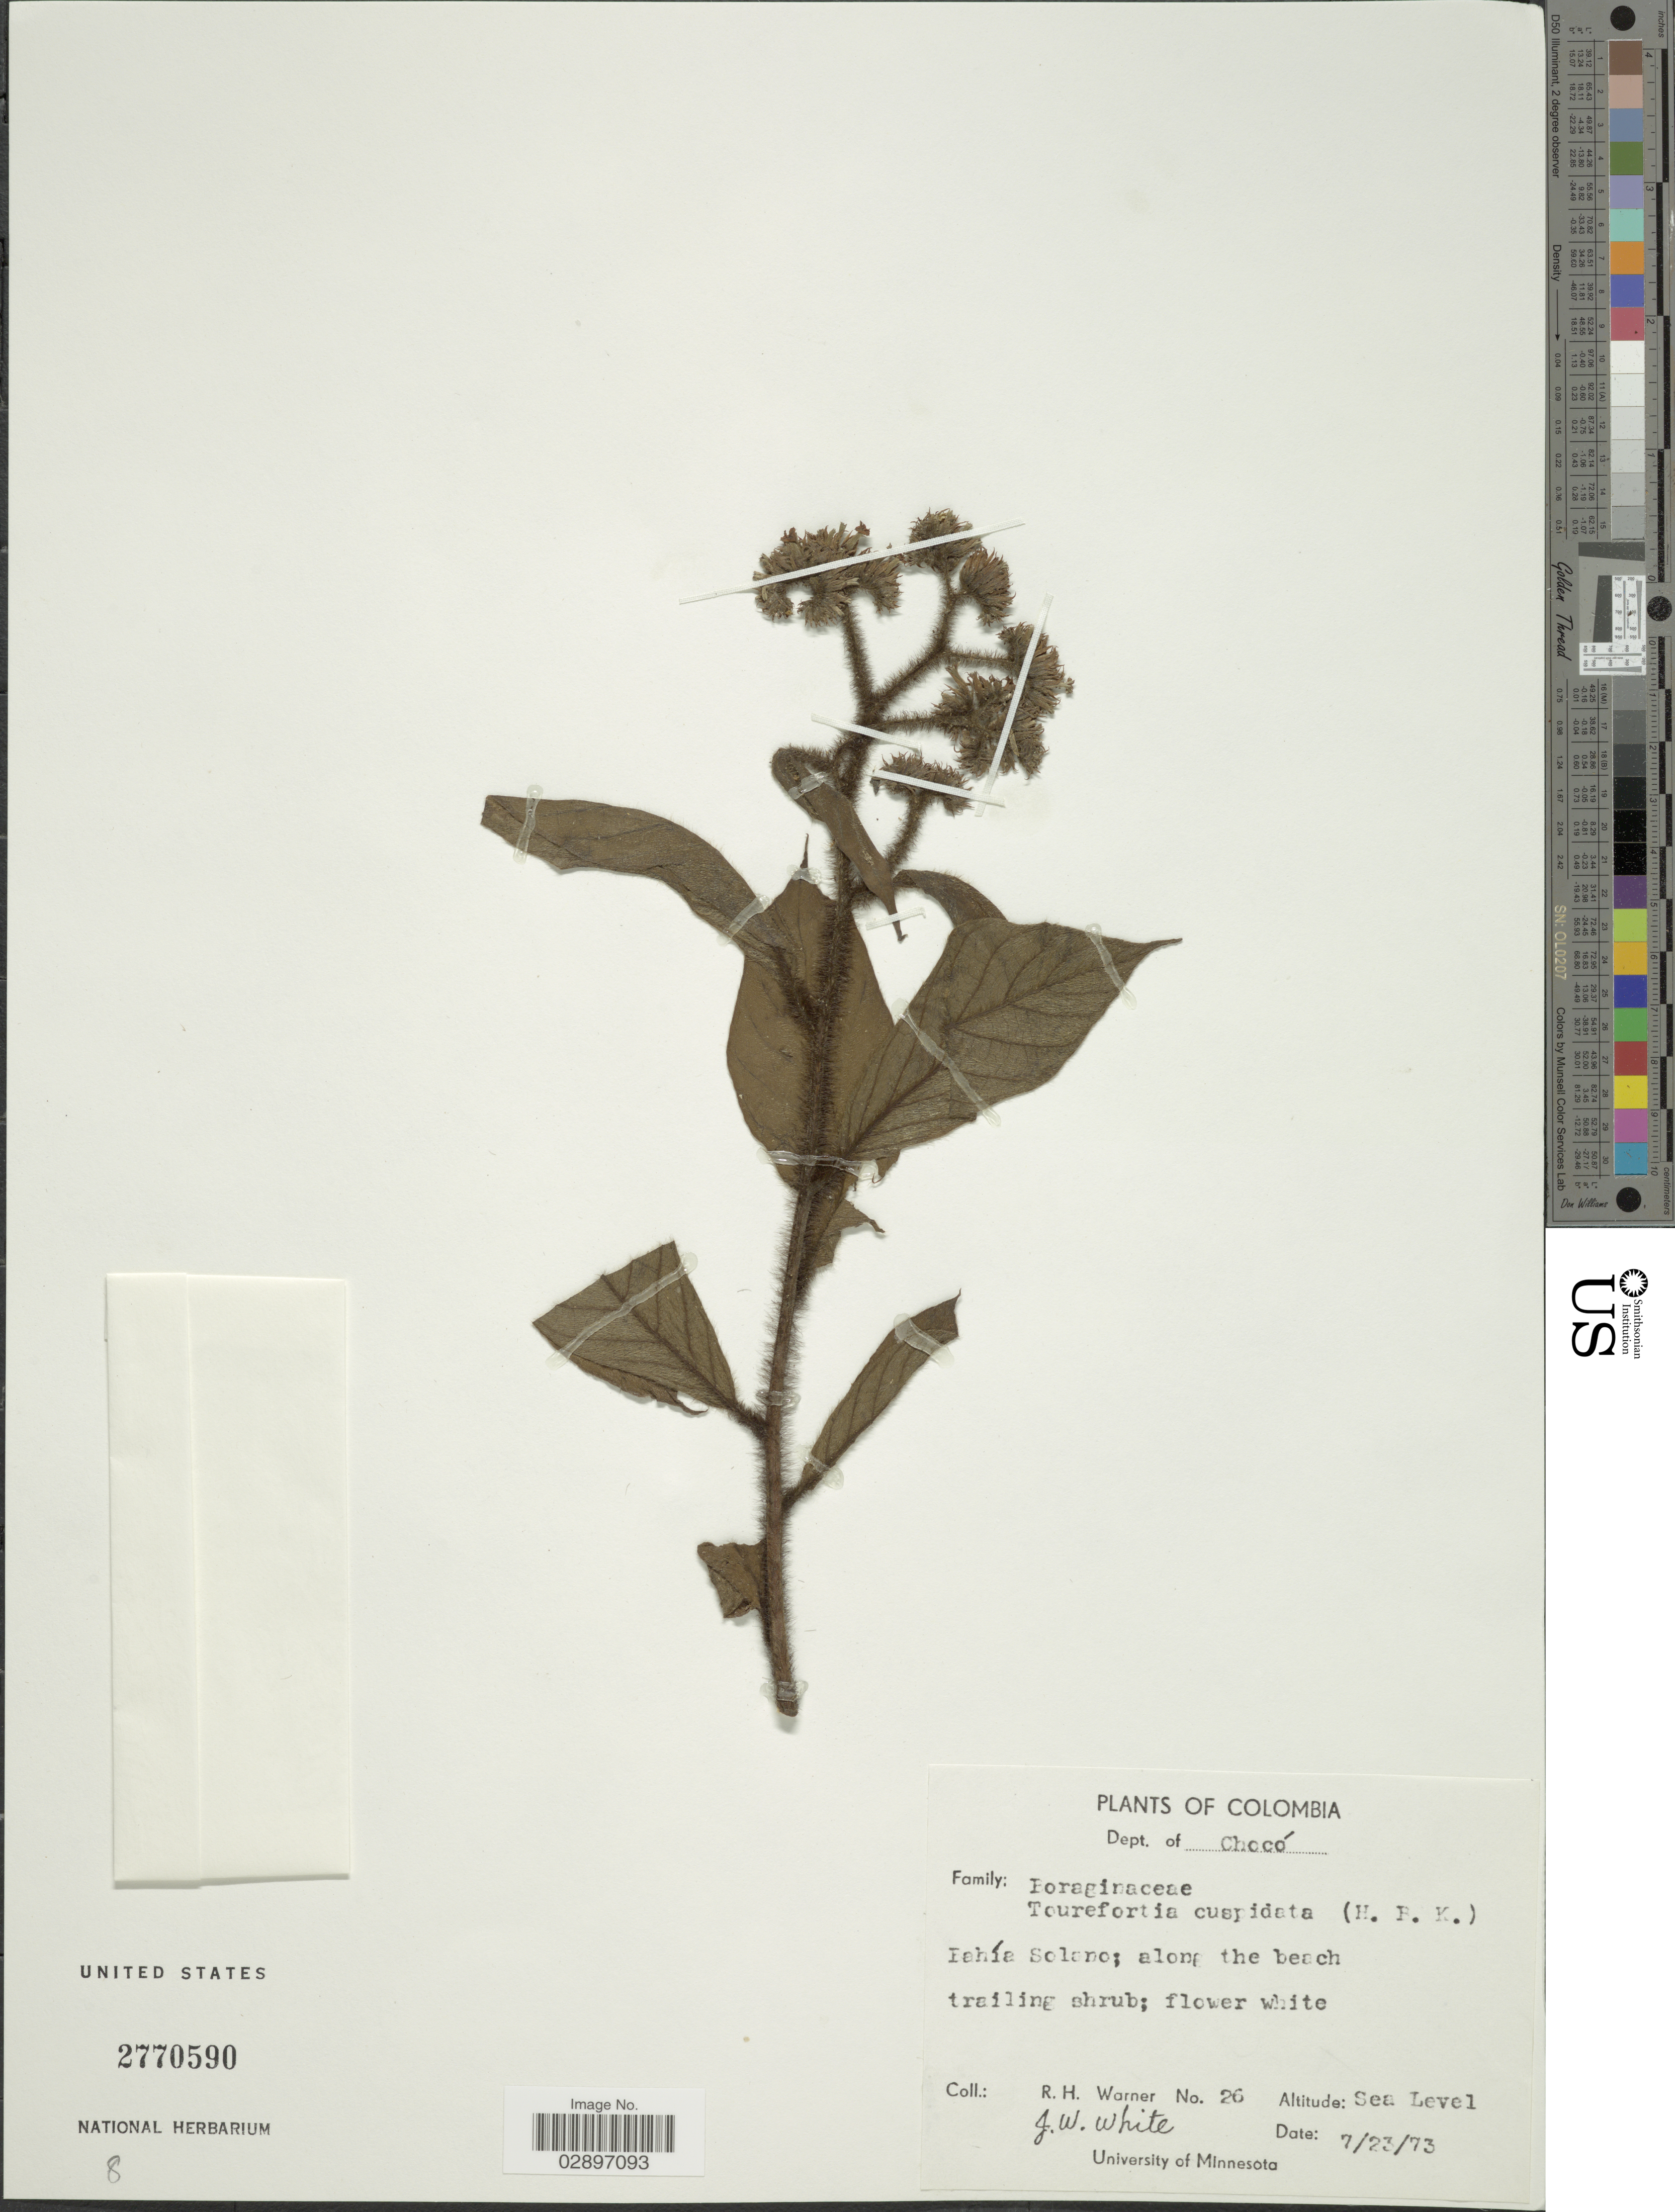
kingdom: Plantae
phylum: Tracheophyta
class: Magnoliopsida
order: Boraginales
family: Heliotropiaceae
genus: Tournefortia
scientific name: Tournefortia cuspidata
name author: Kunth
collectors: R. H. Warner & J. W. White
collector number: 26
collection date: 1973-07-23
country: Colombia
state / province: Chocó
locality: Dept. of Chocó. Bahía Solano; along the beach trailing shrub.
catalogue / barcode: US 2770590